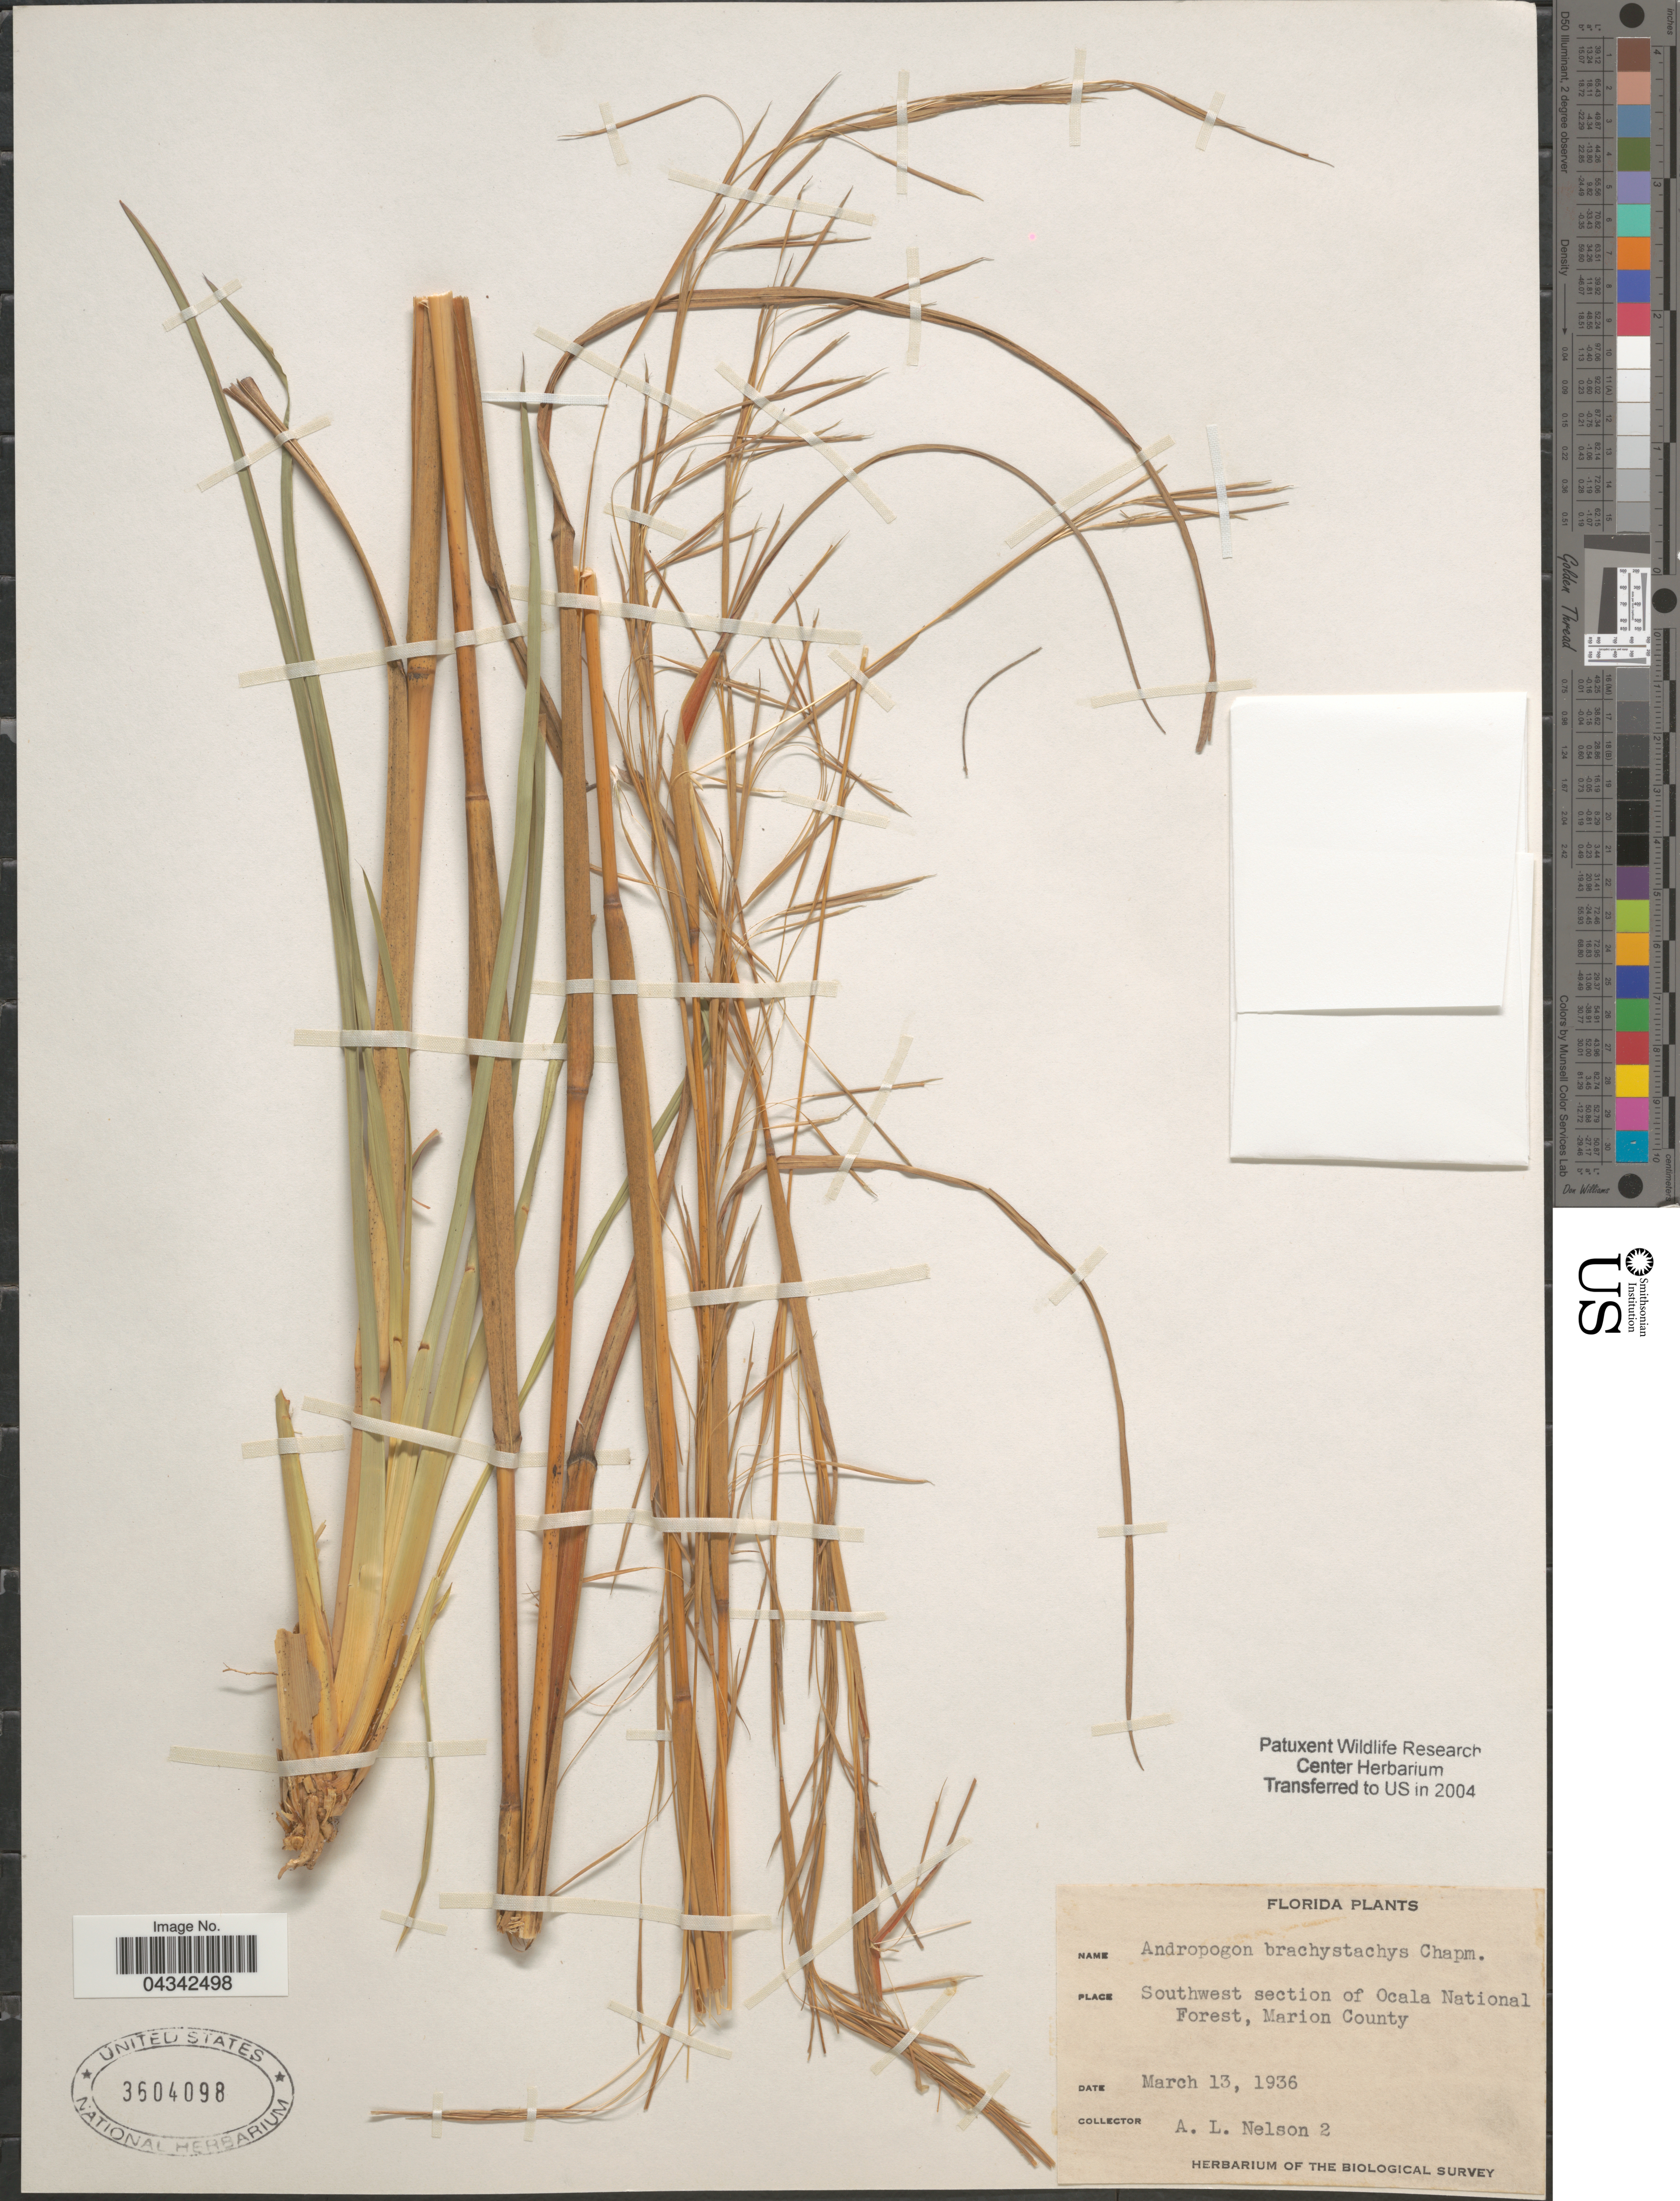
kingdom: Plantae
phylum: Tracheophyta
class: Liliopsida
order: Poales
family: Poaceae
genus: Andropogon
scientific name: Andropogon brachystachyus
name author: Chapm.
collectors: A. L. Nelson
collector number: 2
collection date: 1936-03-13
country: United States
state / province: Florida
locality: Southwest section of Ocala National Forest, Marion County. The Biological Survey.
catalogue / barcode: US 3604098